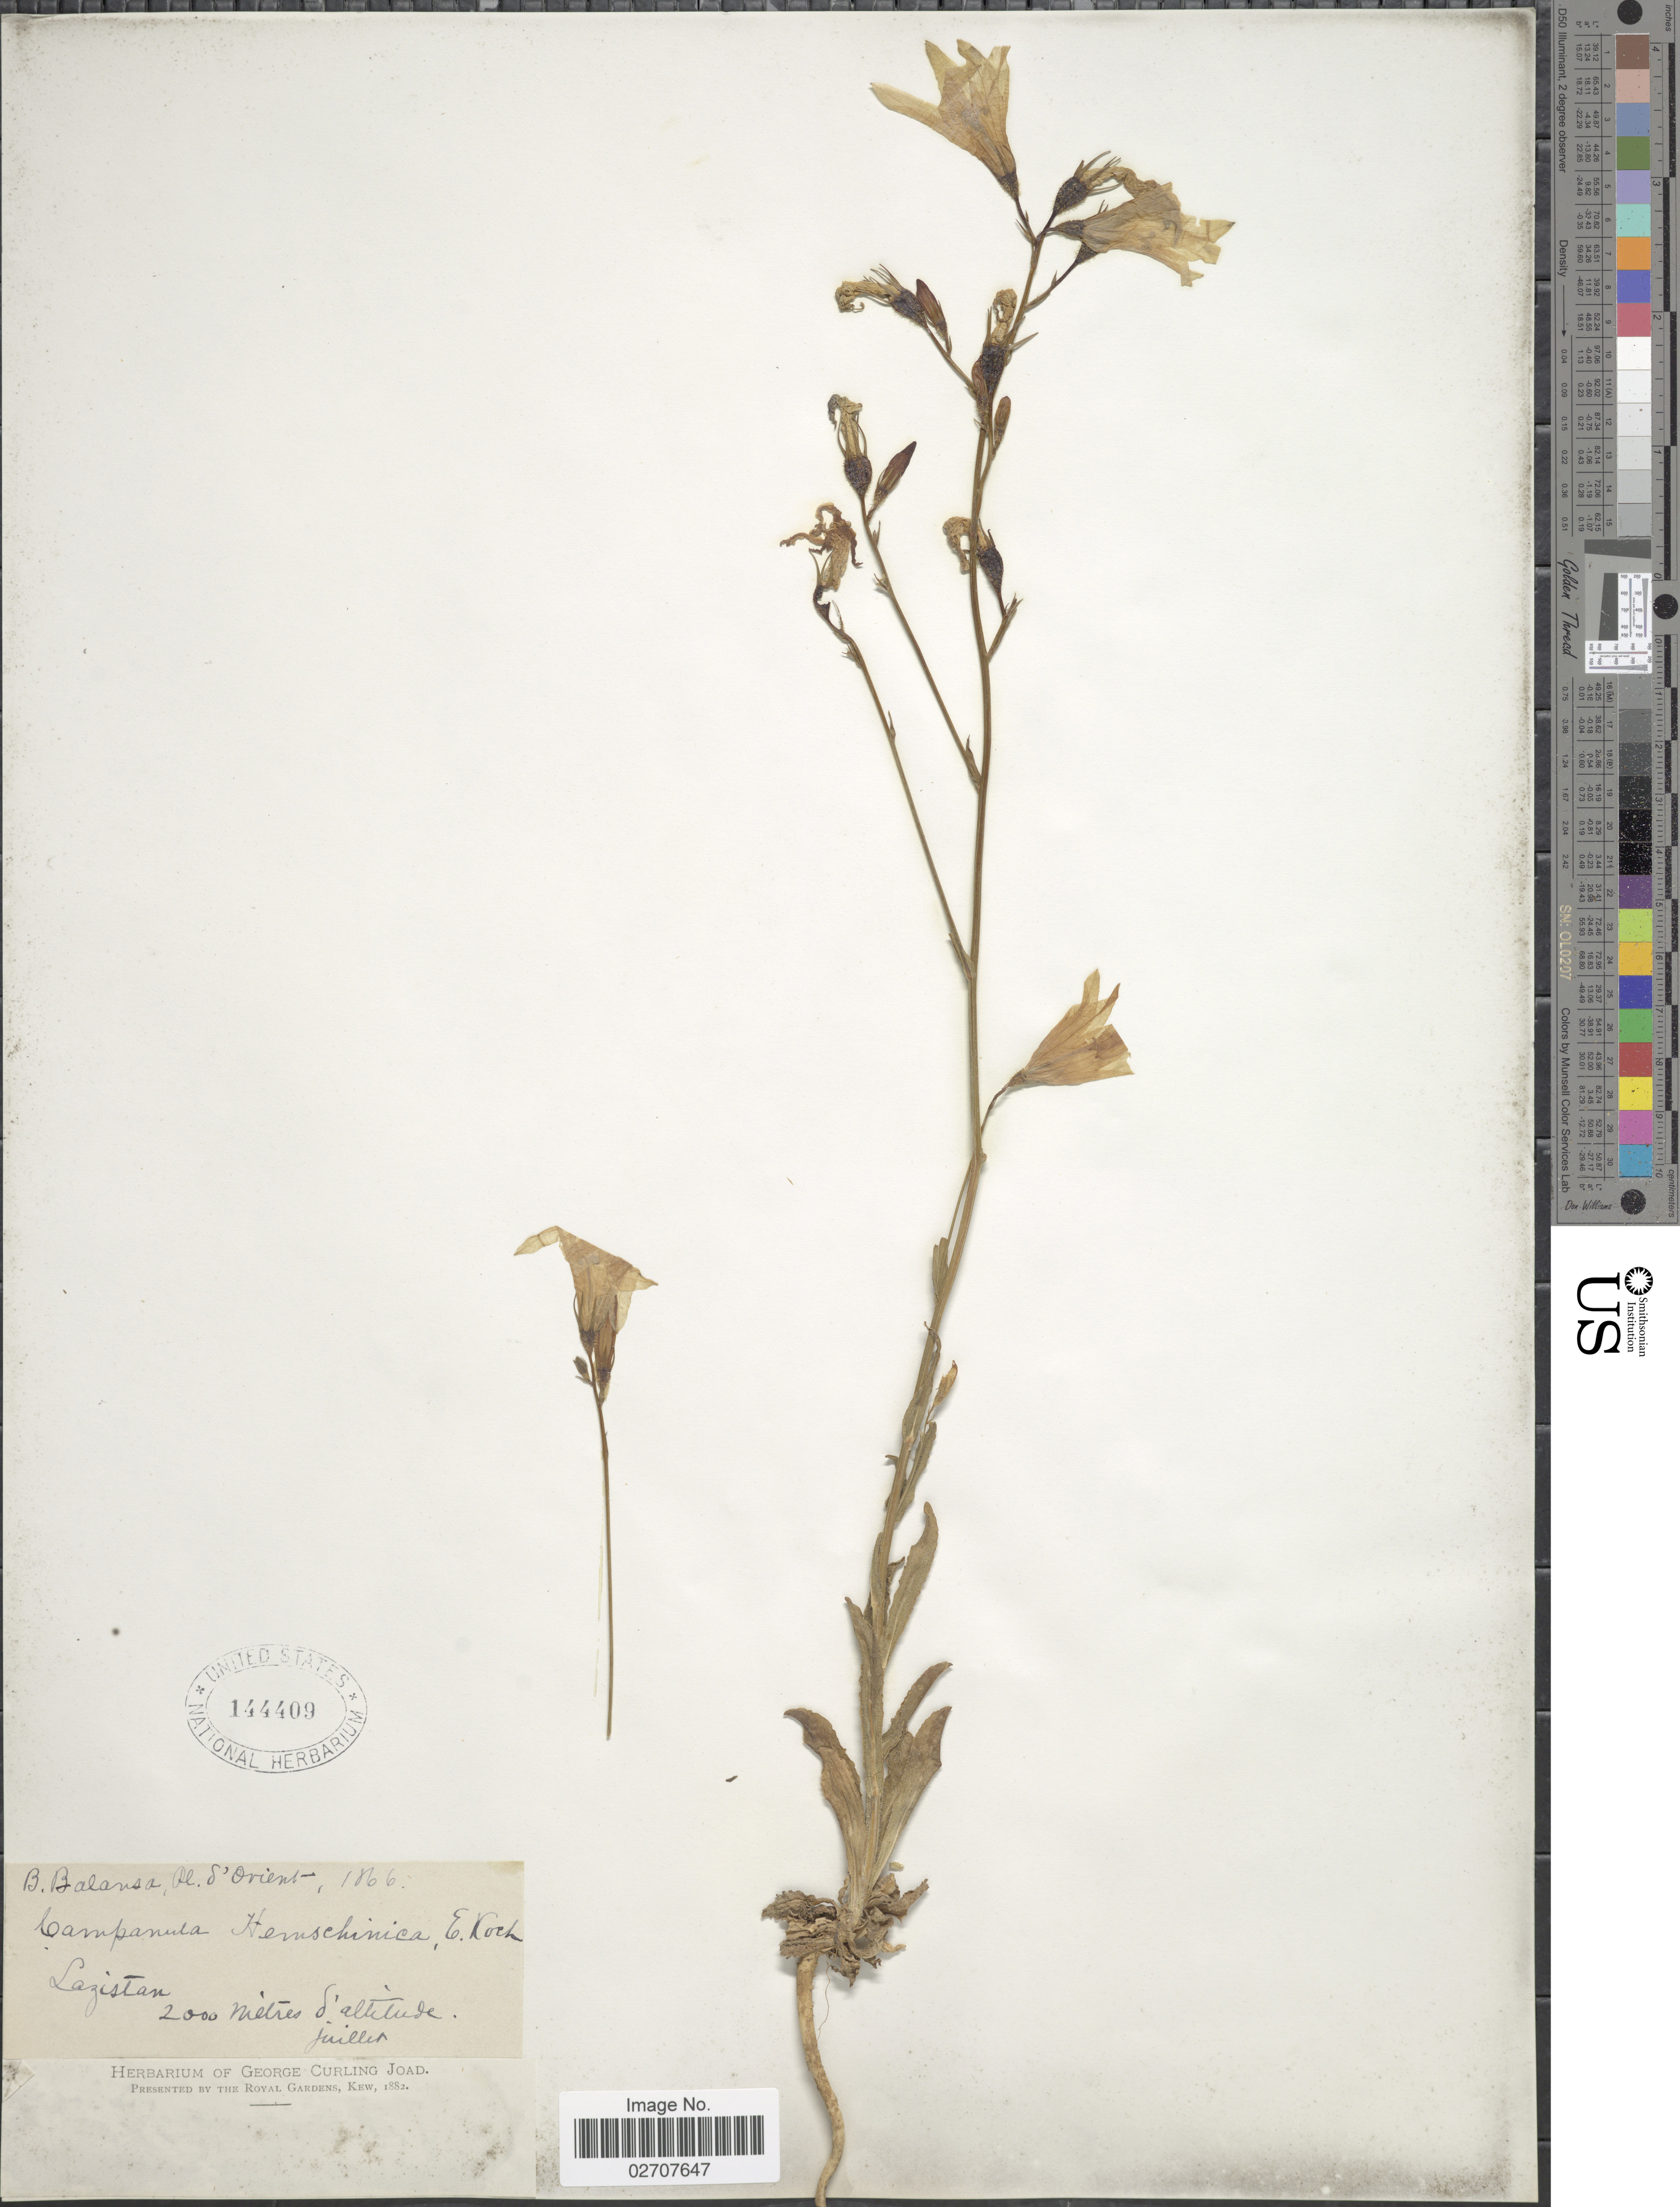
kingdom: Plantae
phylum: Tracheophyta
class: Magnoliopsida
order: Asterales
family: Campanulaceae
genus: Campanula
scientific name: Campanula hemschinica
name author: K. Koch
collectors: B. Balansa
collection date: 1866-07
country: Turkey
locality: D'Orient. Lazistan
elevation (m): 2000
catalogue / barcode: US 144409